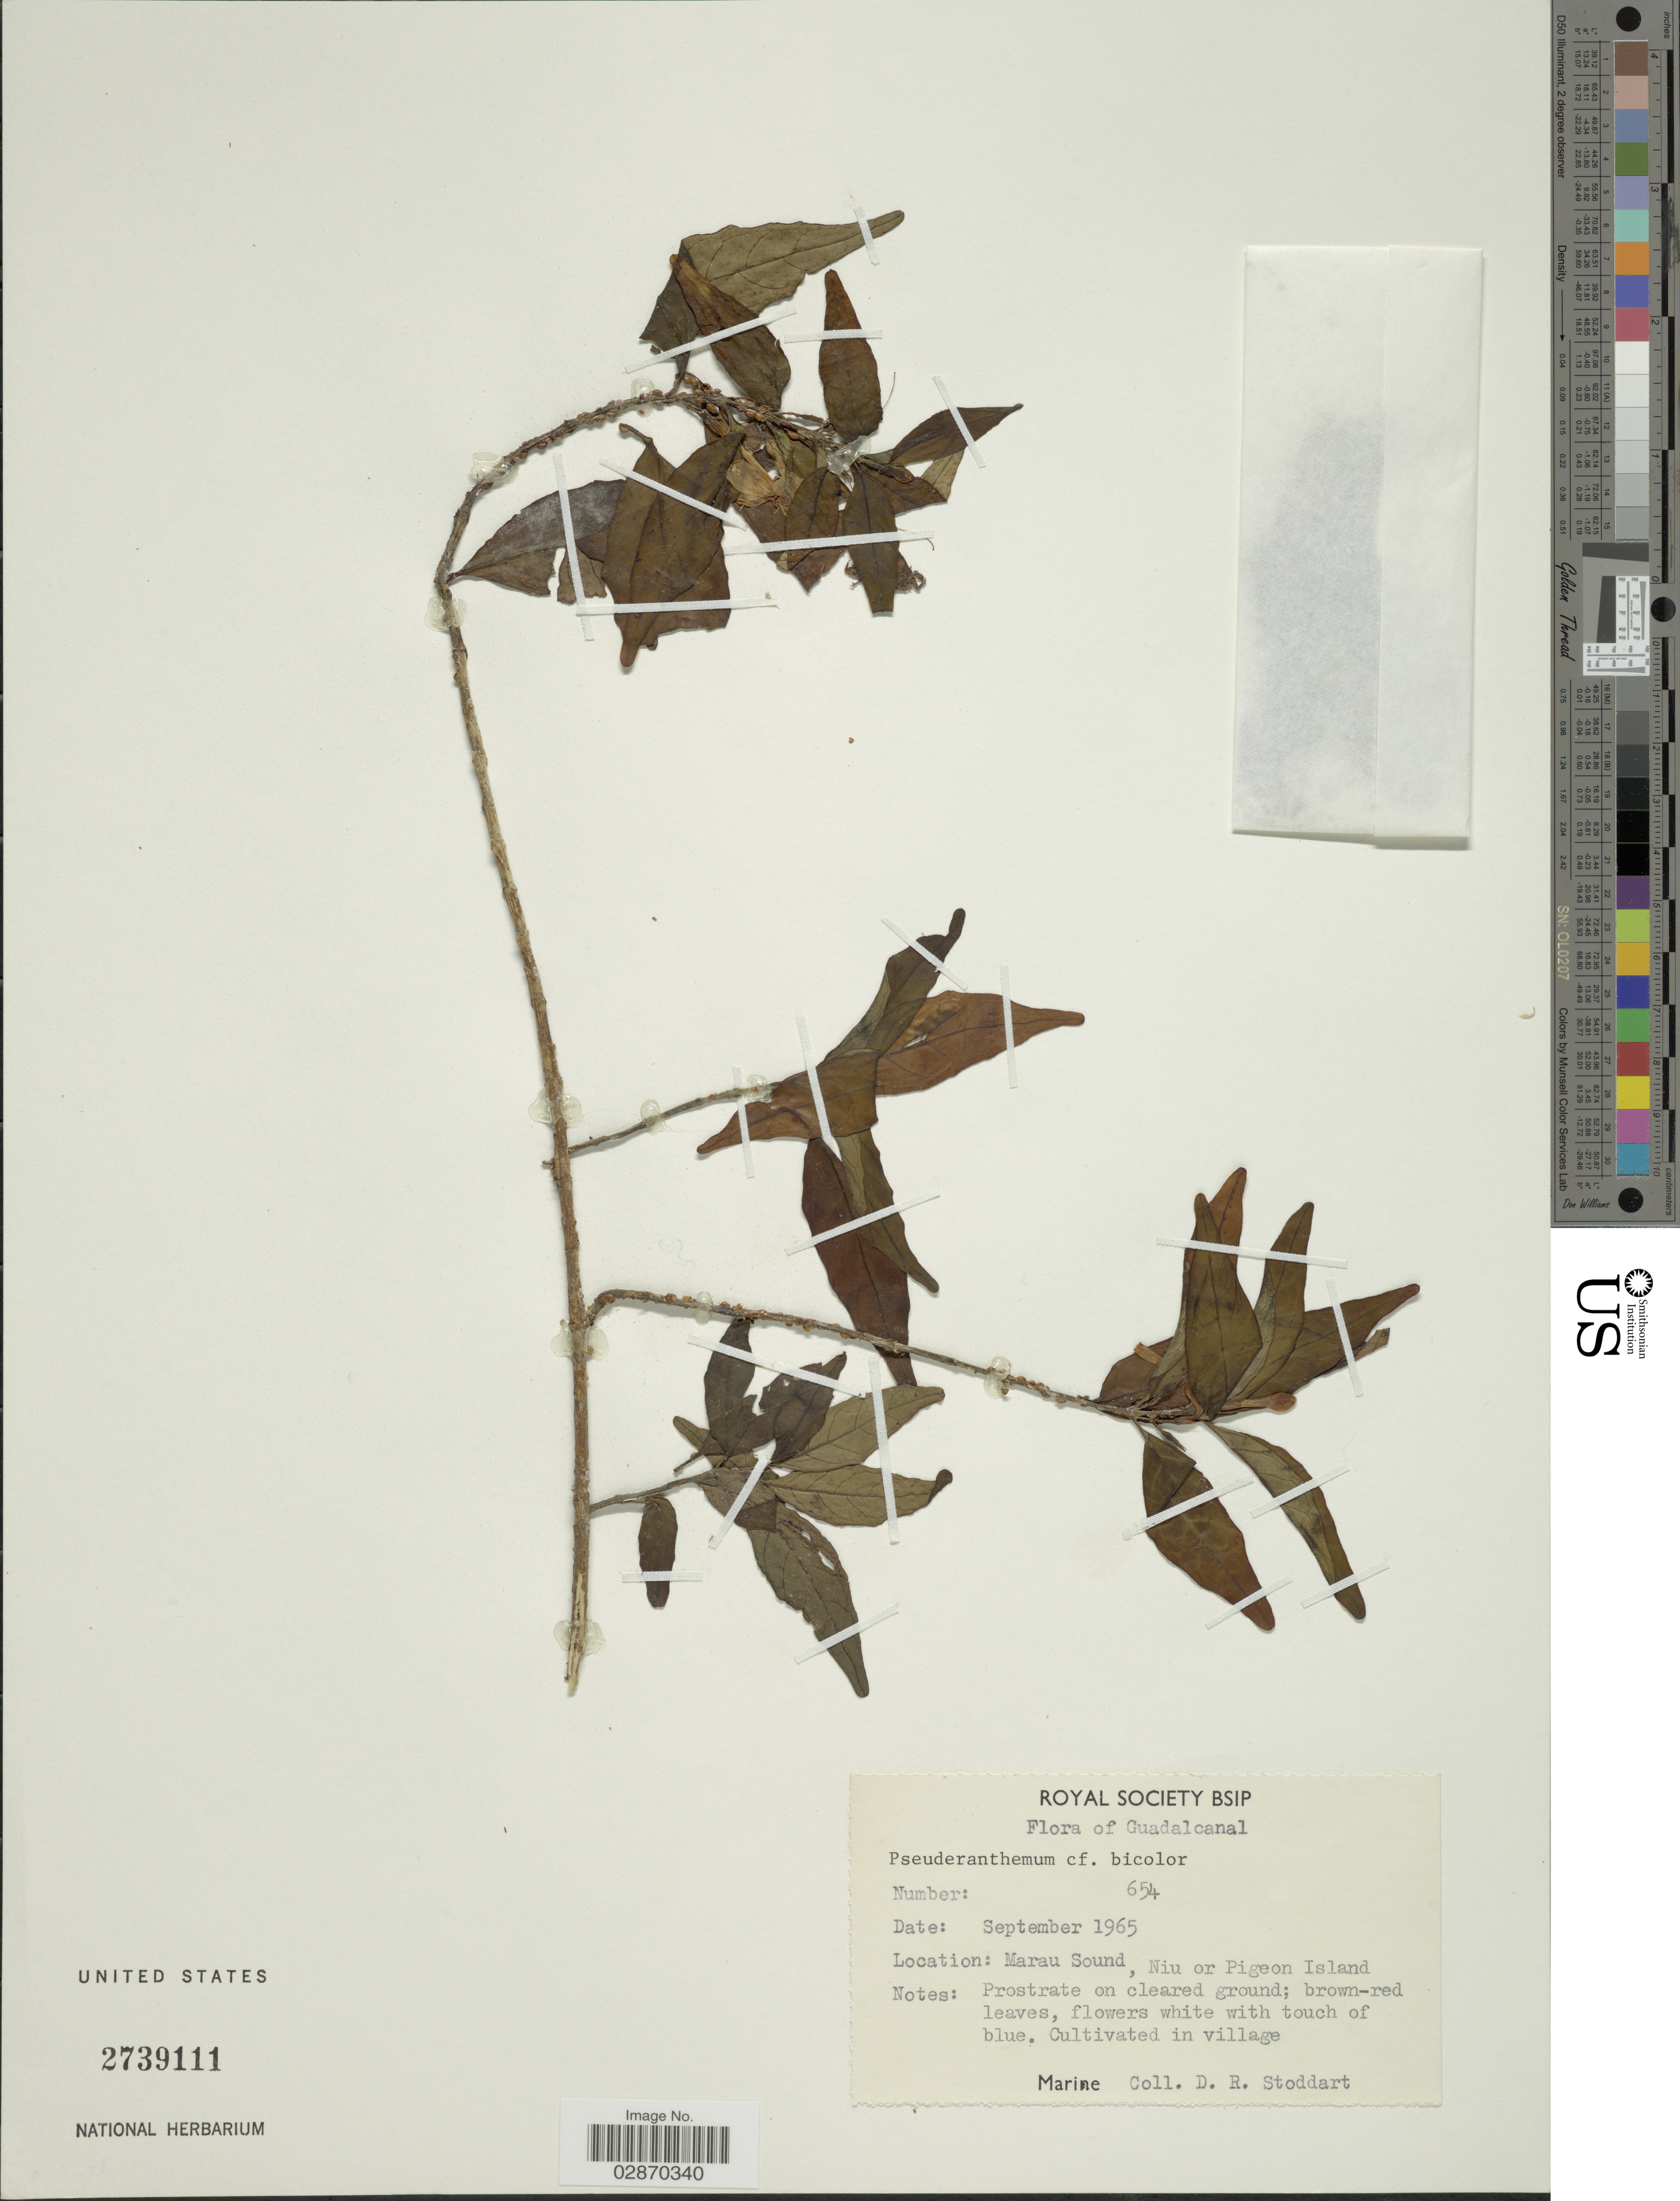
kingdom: Plantae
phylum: Tracheophyta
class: Magnoliopsida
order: Lamiales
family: Acanthaceae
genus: Pseuderanthemum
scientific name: Pseuderanthemum bicolor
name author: Radlk.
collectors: D. R. Stoddart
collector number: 654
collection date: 1965-09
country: Solomon Islands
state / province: Solomon Islands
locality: Royal Society Bsip. Guadalcanal. Marau Sound, Niu or Pigeon Island.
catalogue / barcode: US 2739111